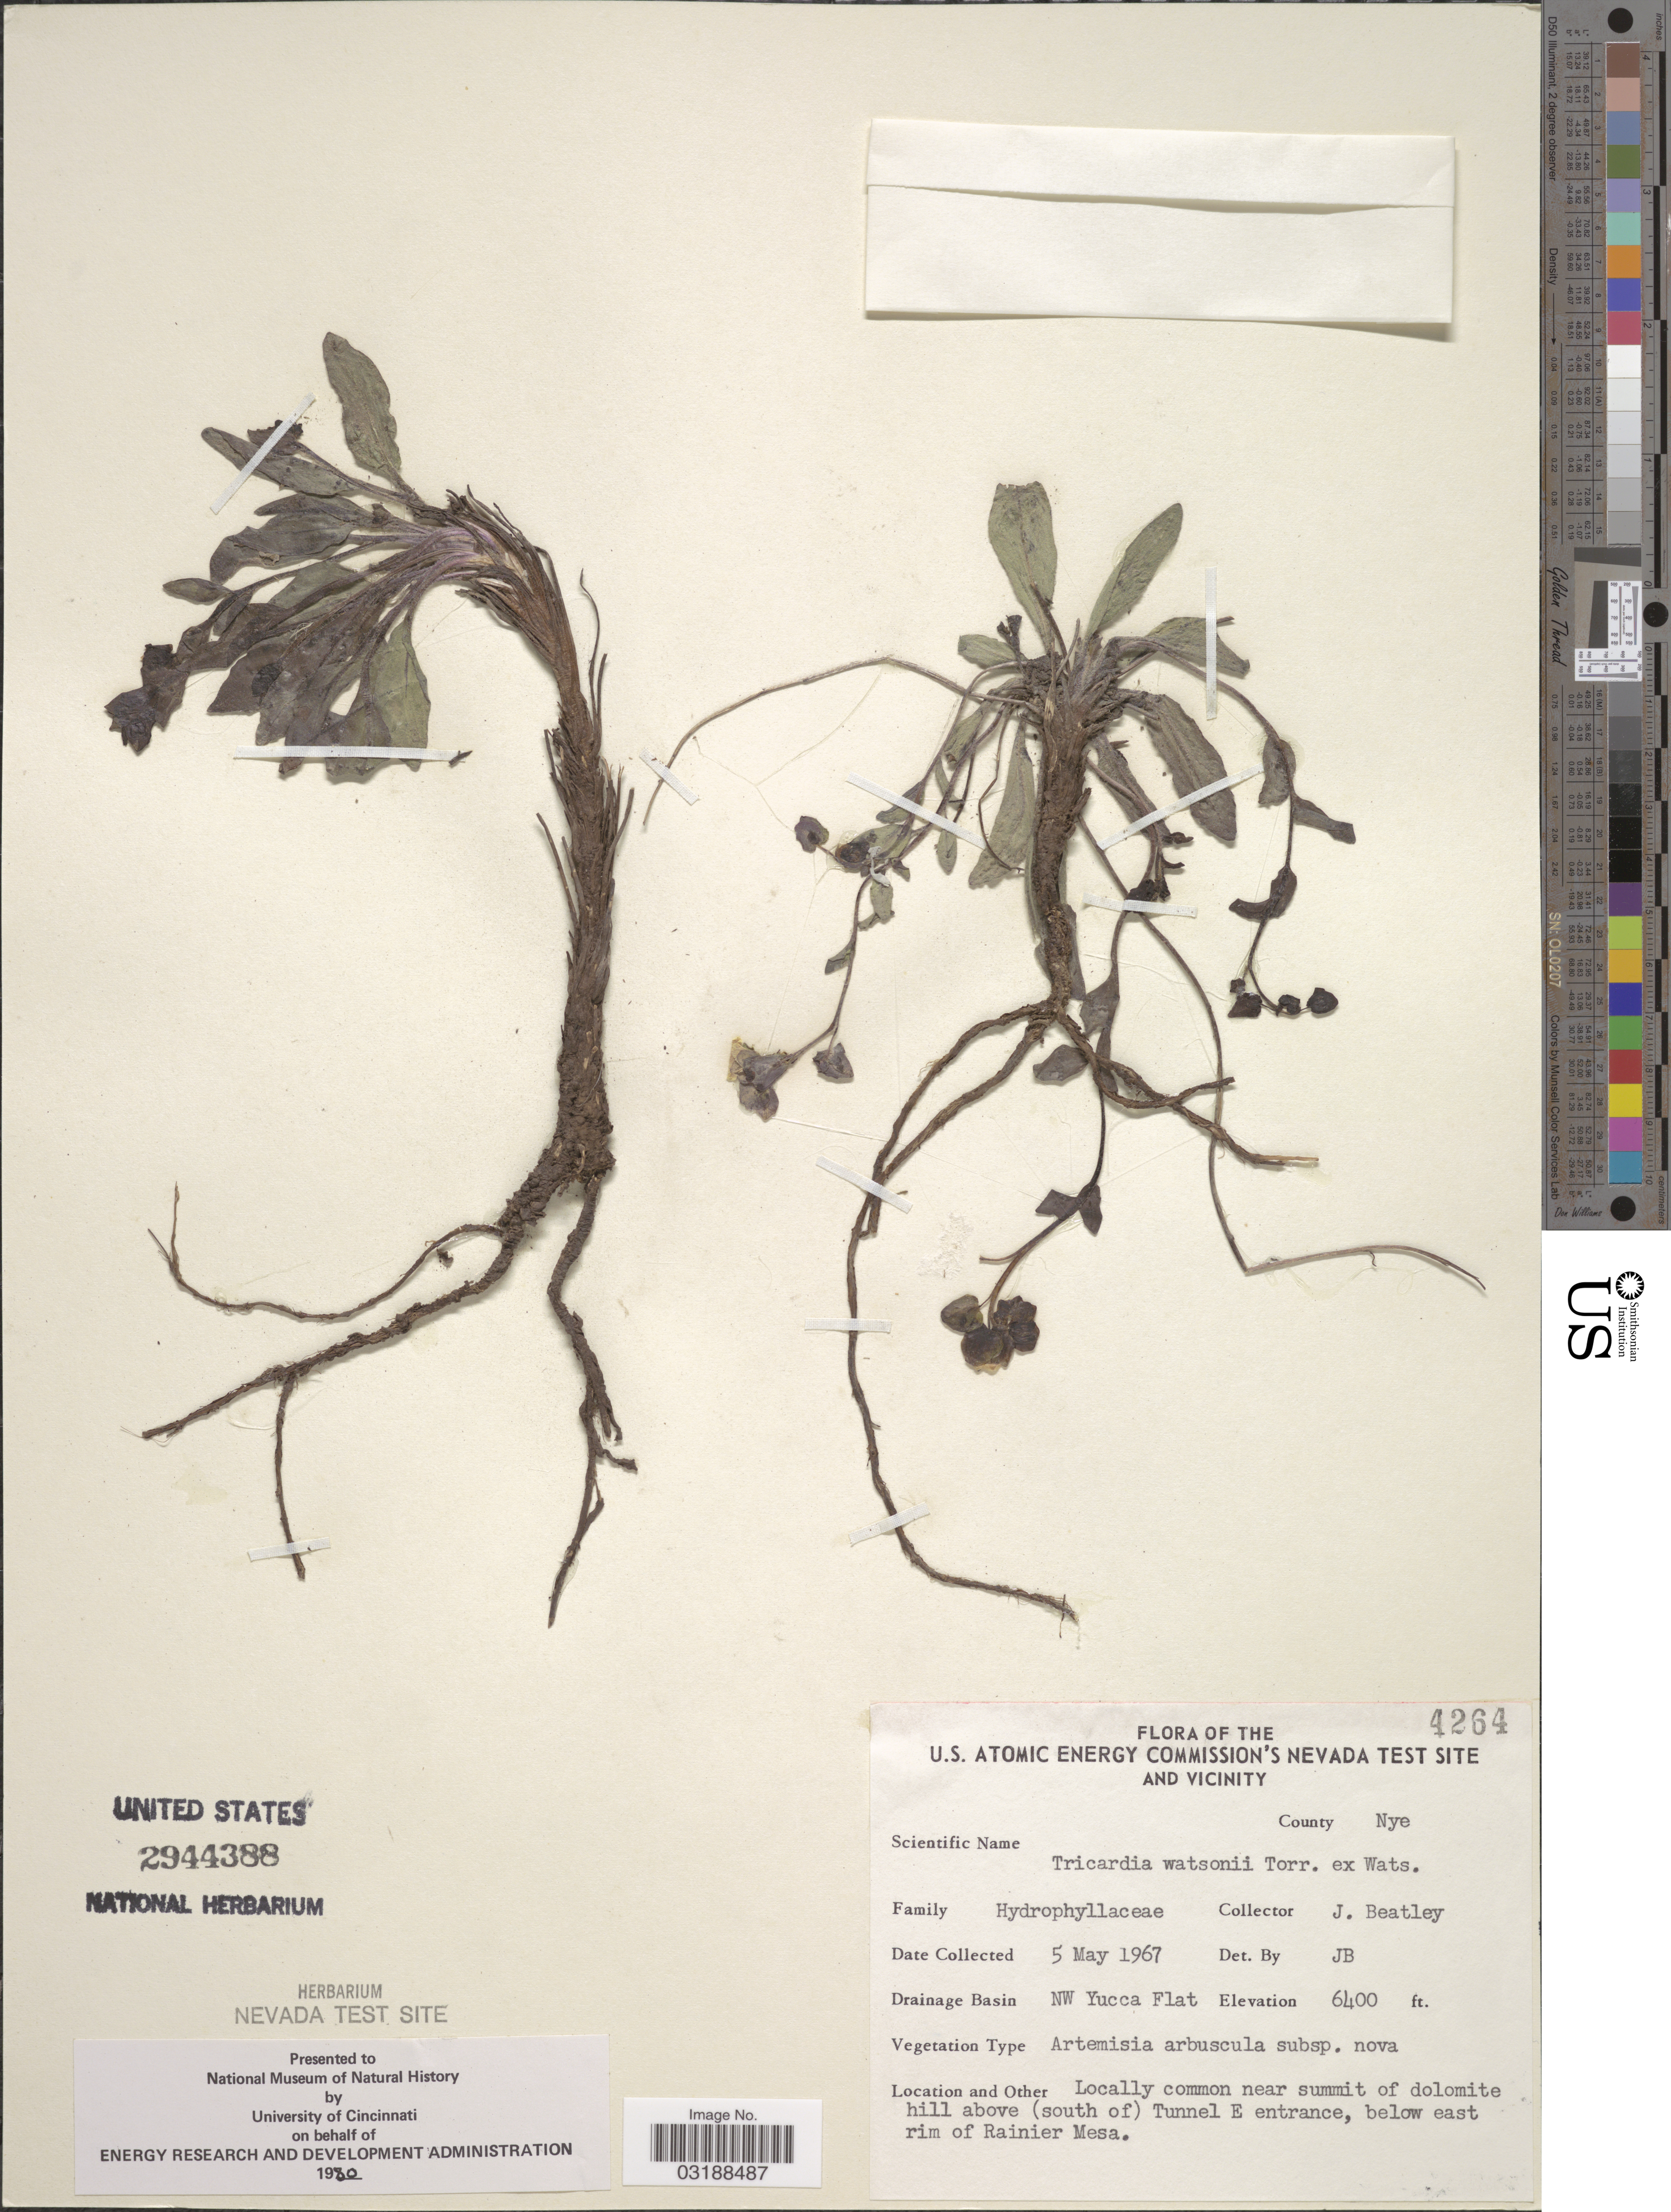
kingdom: Plantae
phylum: Tracheophyta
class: Magnoliopsida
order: Boraginales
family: Hydrophyllaceae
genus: Tricardia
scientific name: Tricardia watsonii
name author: Torr. ex S. Watson in C. King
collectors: J. C. Beatley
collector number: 4264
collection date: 1967-05-05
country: United States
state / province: Nevada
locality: U.S. Atomic Energy Commission's Nevada Test Site and Vicinity, County Nye, Drainage Basin NY Yucca Flat, Locally common near summit of dolomite hill above (south of) Tunnel E entrance, below east rim of Rainier Mesa.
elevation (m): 1951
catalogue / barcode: US 2944388